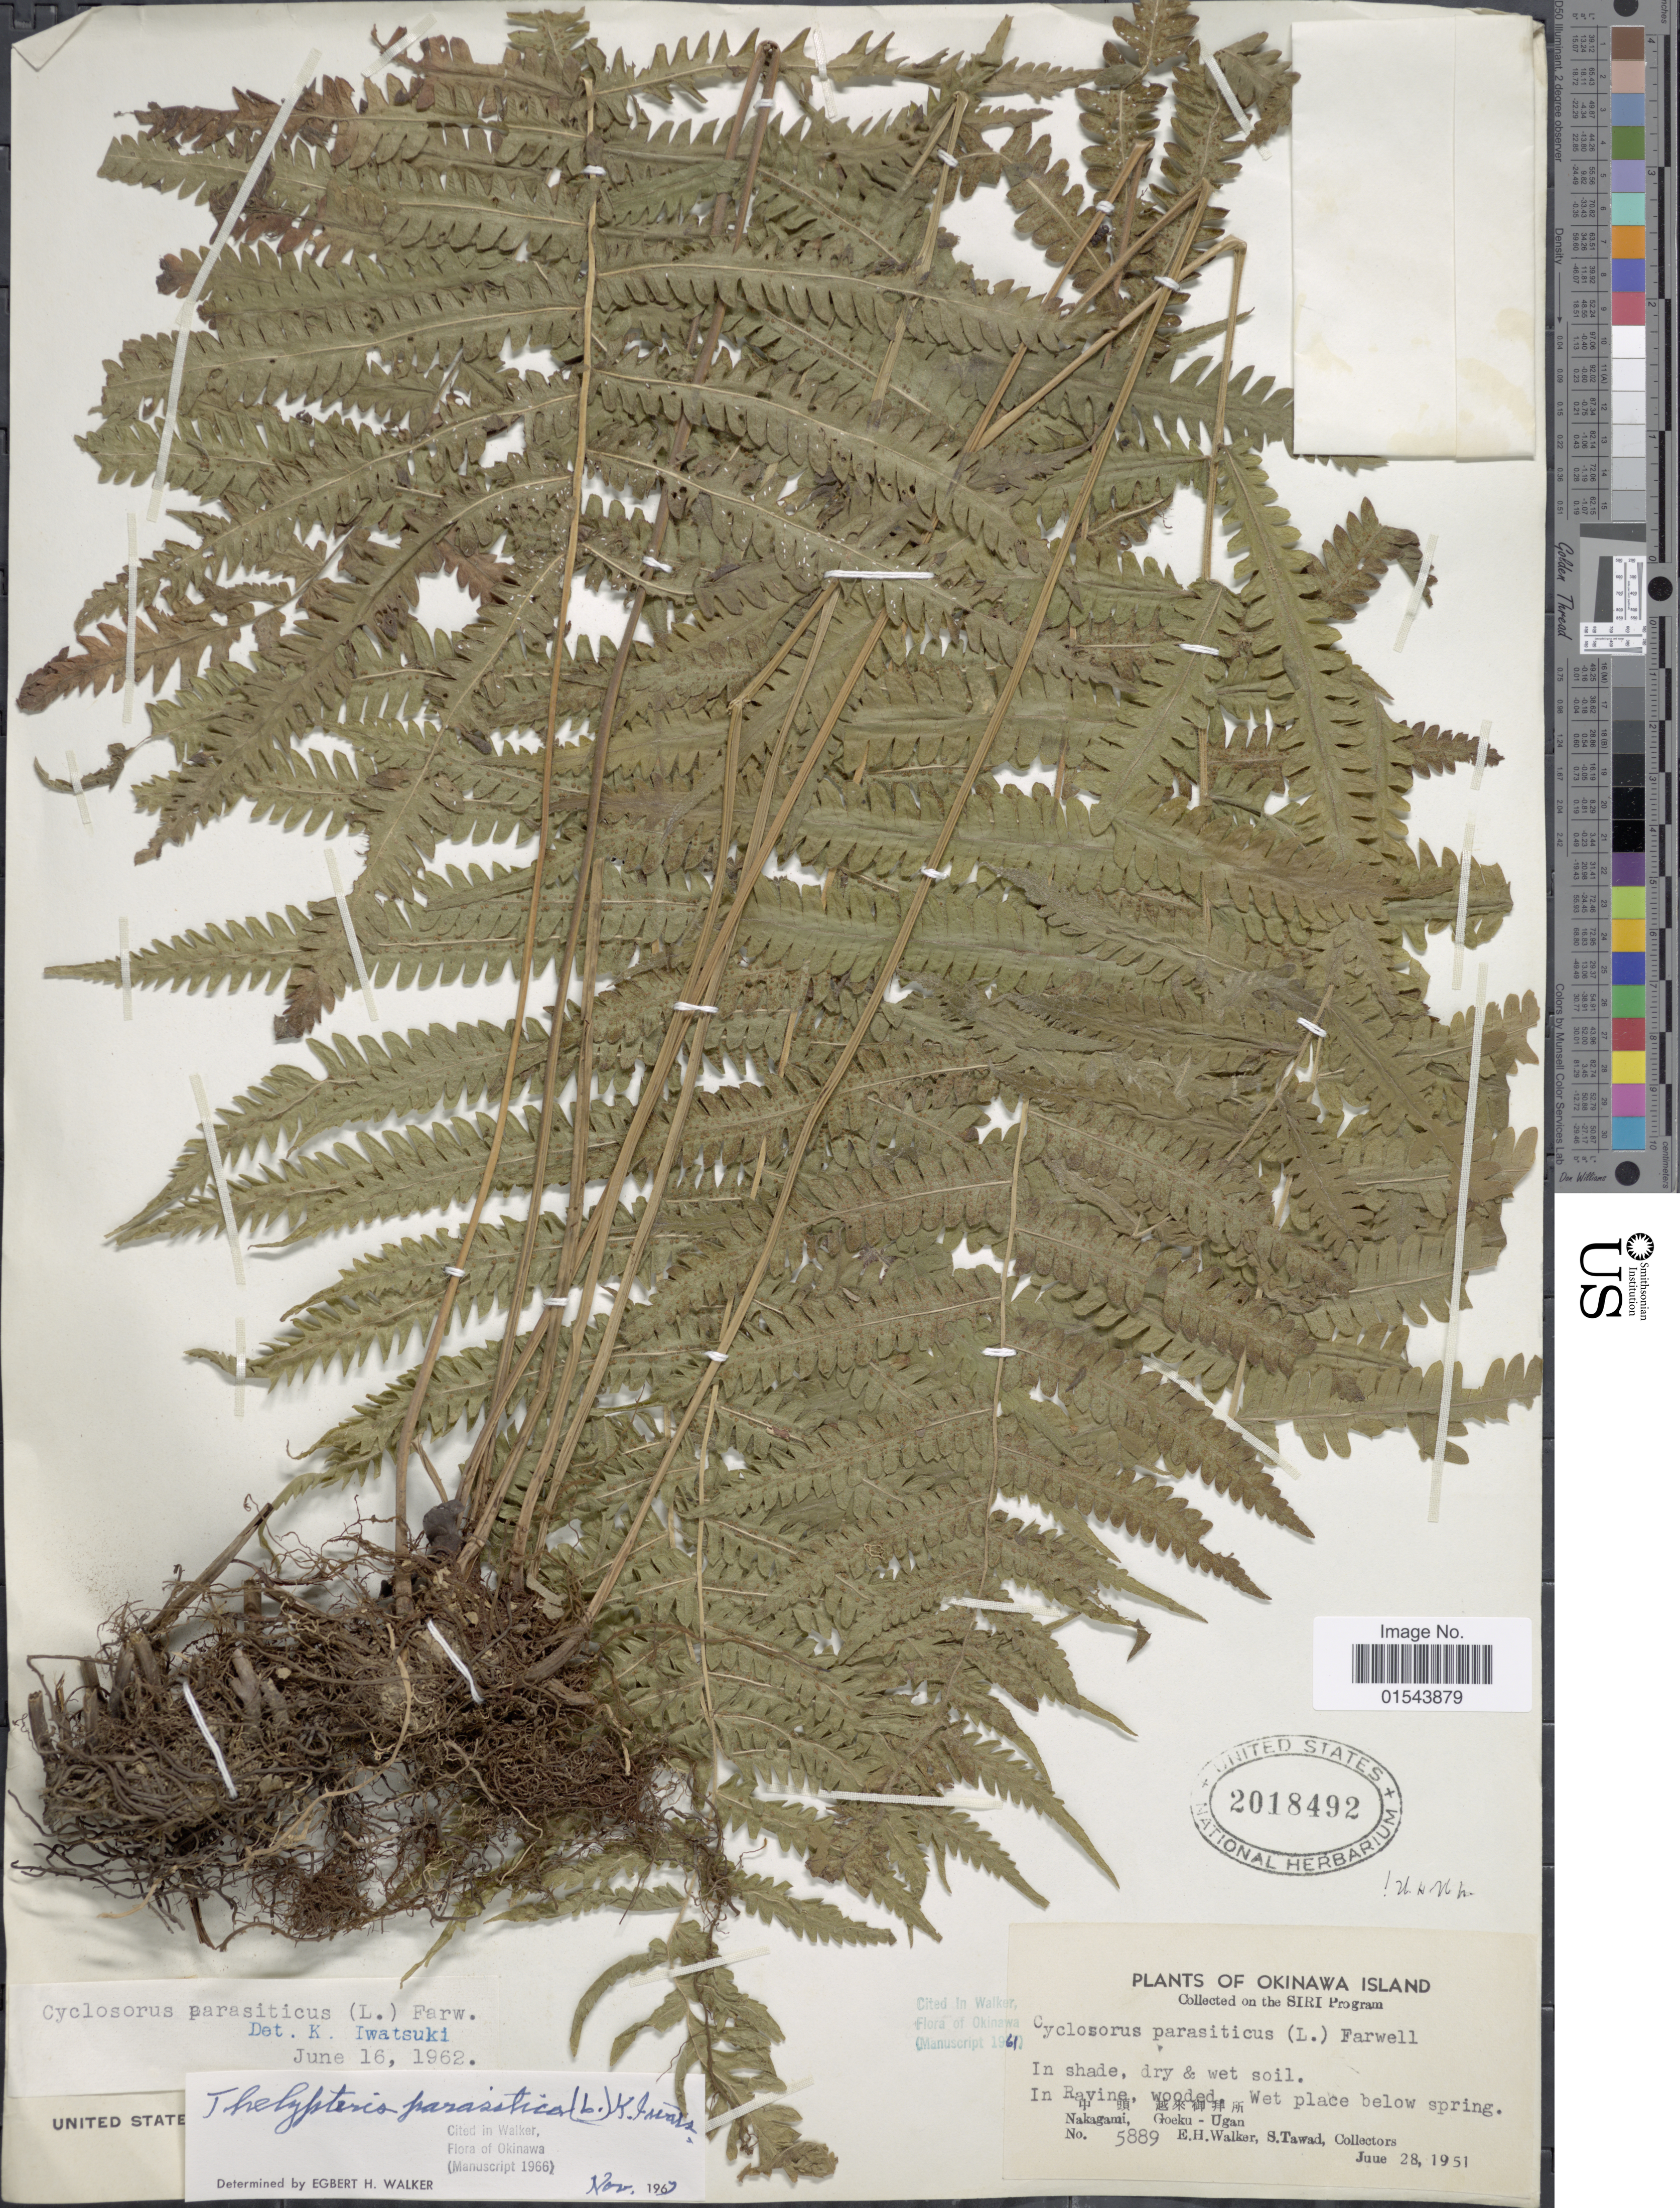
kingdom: Plantae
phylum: Tracheophyta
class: Polypodiopsida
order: Polypodiales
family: Thelypteridaceae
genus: Christella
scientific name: Christella parasitica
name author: (L.) H. Lév.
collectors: E. H. Walker & S. Tawad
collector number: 5889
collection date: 1951-06-28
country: Japan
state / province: Okinawa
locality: Okinawa Island. Nakagami, Goeki-Ugan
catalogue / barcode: US 2018492